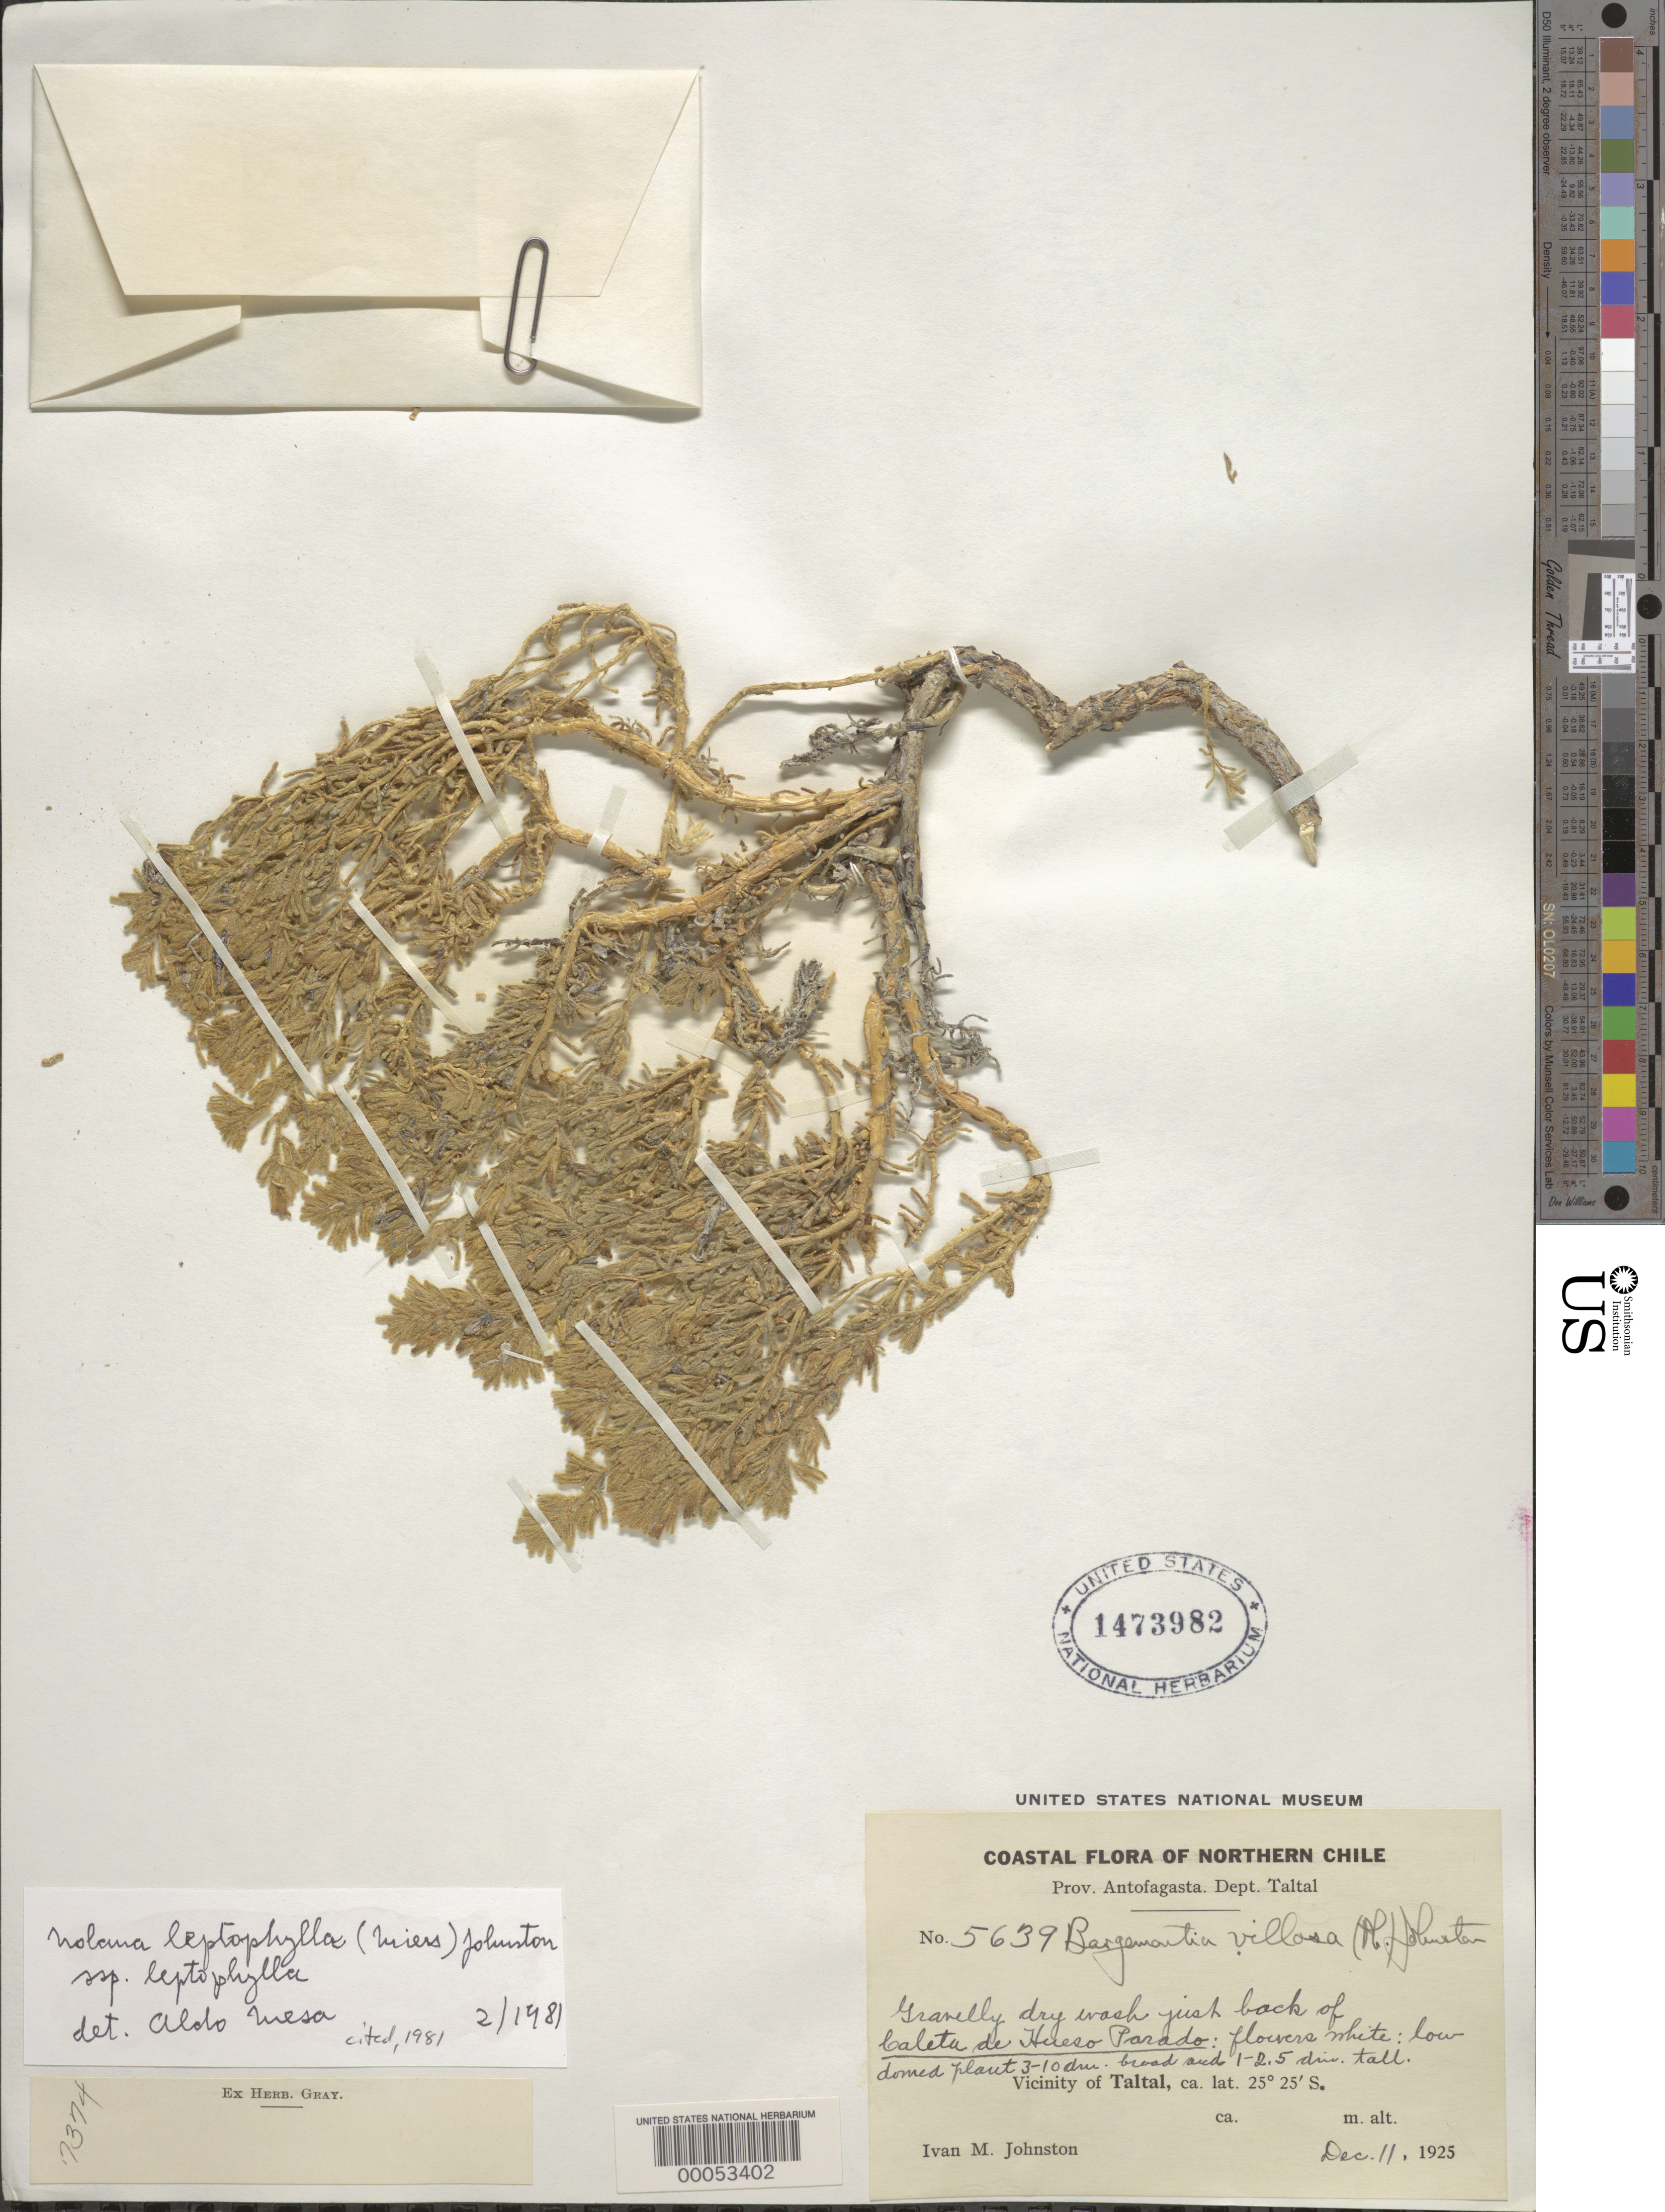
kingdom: Plantae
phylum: Tracheophyta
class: Magnoliopsida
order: Solanales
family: Solanaceae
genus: Nolana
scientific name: Nolana leptophylla subsp. leptophylla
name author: (Miers) I.M. Johnst.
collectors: I.M. Johnston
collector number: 5639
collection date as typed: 11 Dec 1925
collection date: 1925-12-11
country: Chile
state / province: Antofagasta (II)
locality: Taltal dept., vicinity of taltal, just back of caleta de hueso parado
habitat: Gravelly dry wash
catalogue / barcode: US 1473982